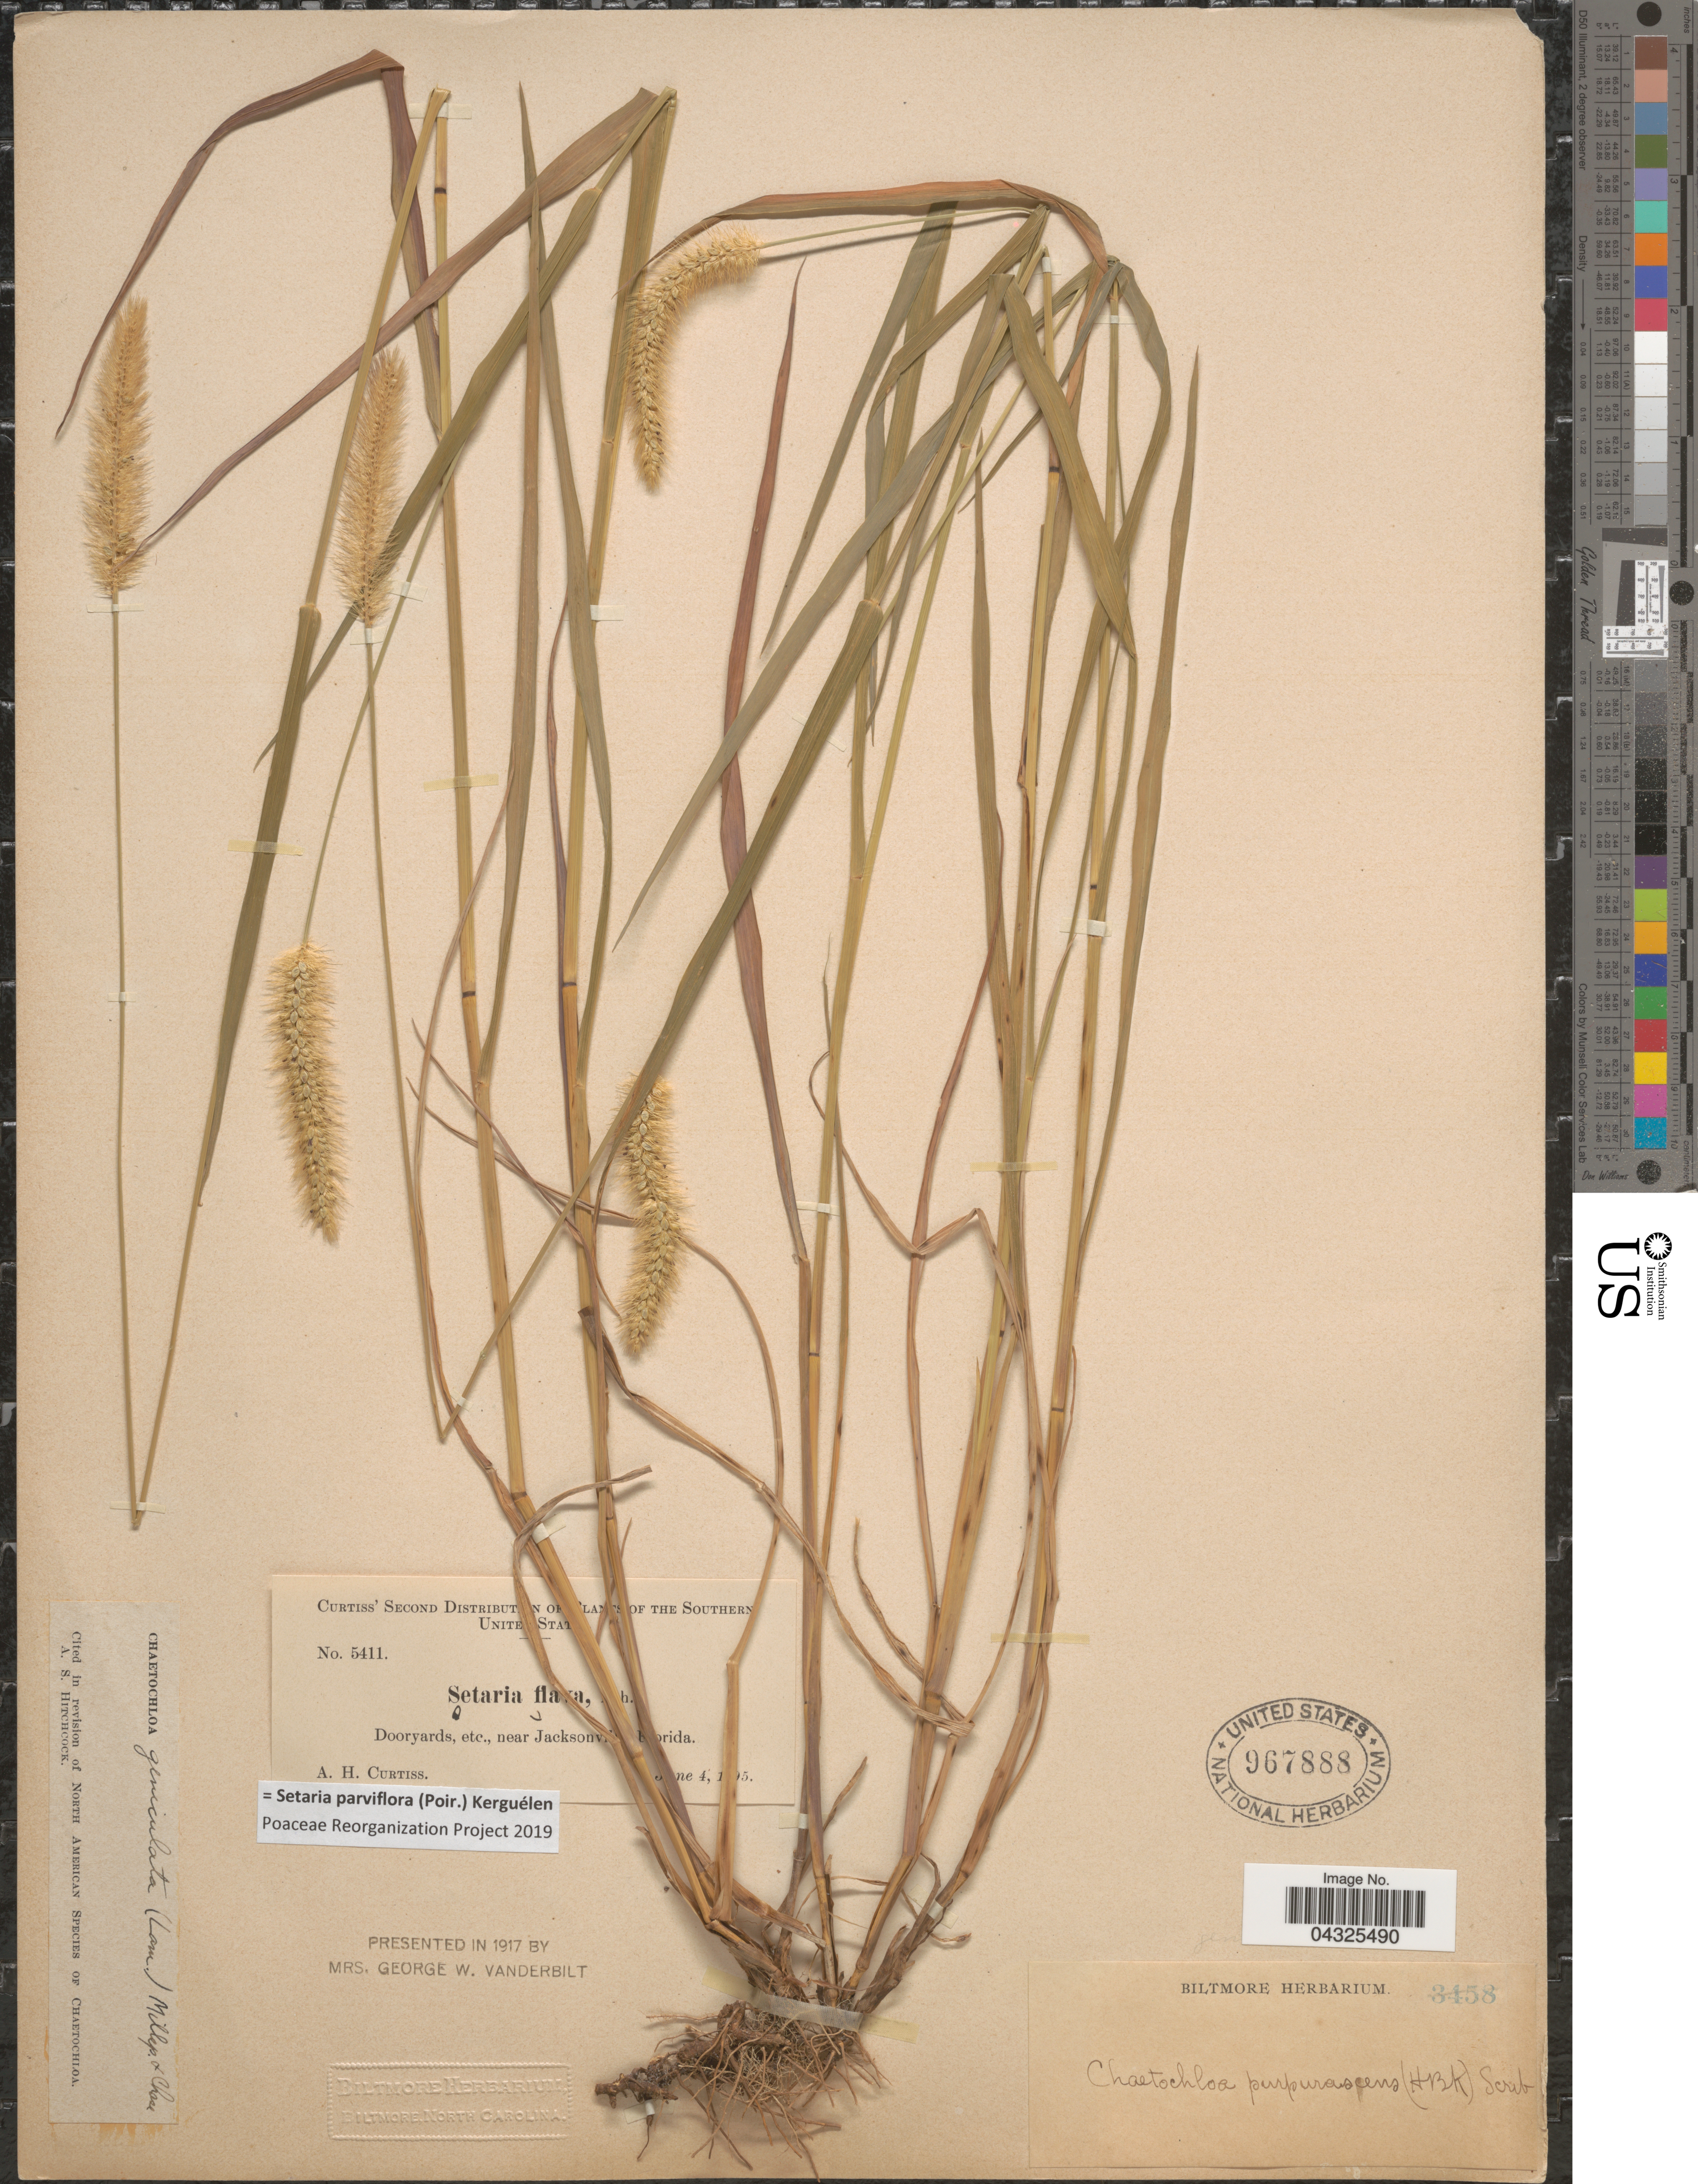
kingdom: Plantae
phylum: Tracheophyta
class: Liliopsida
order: Poales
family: Poaceae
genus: Setaria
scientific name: Setaria parviflora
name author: (Poir.) Kerguélen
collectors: A. H. Curtiss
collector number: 5411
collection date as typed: !ne 4, 1!5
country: United States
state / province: Florida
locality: Dooryards, etc. near Jacksonville.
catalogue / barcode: US 967888